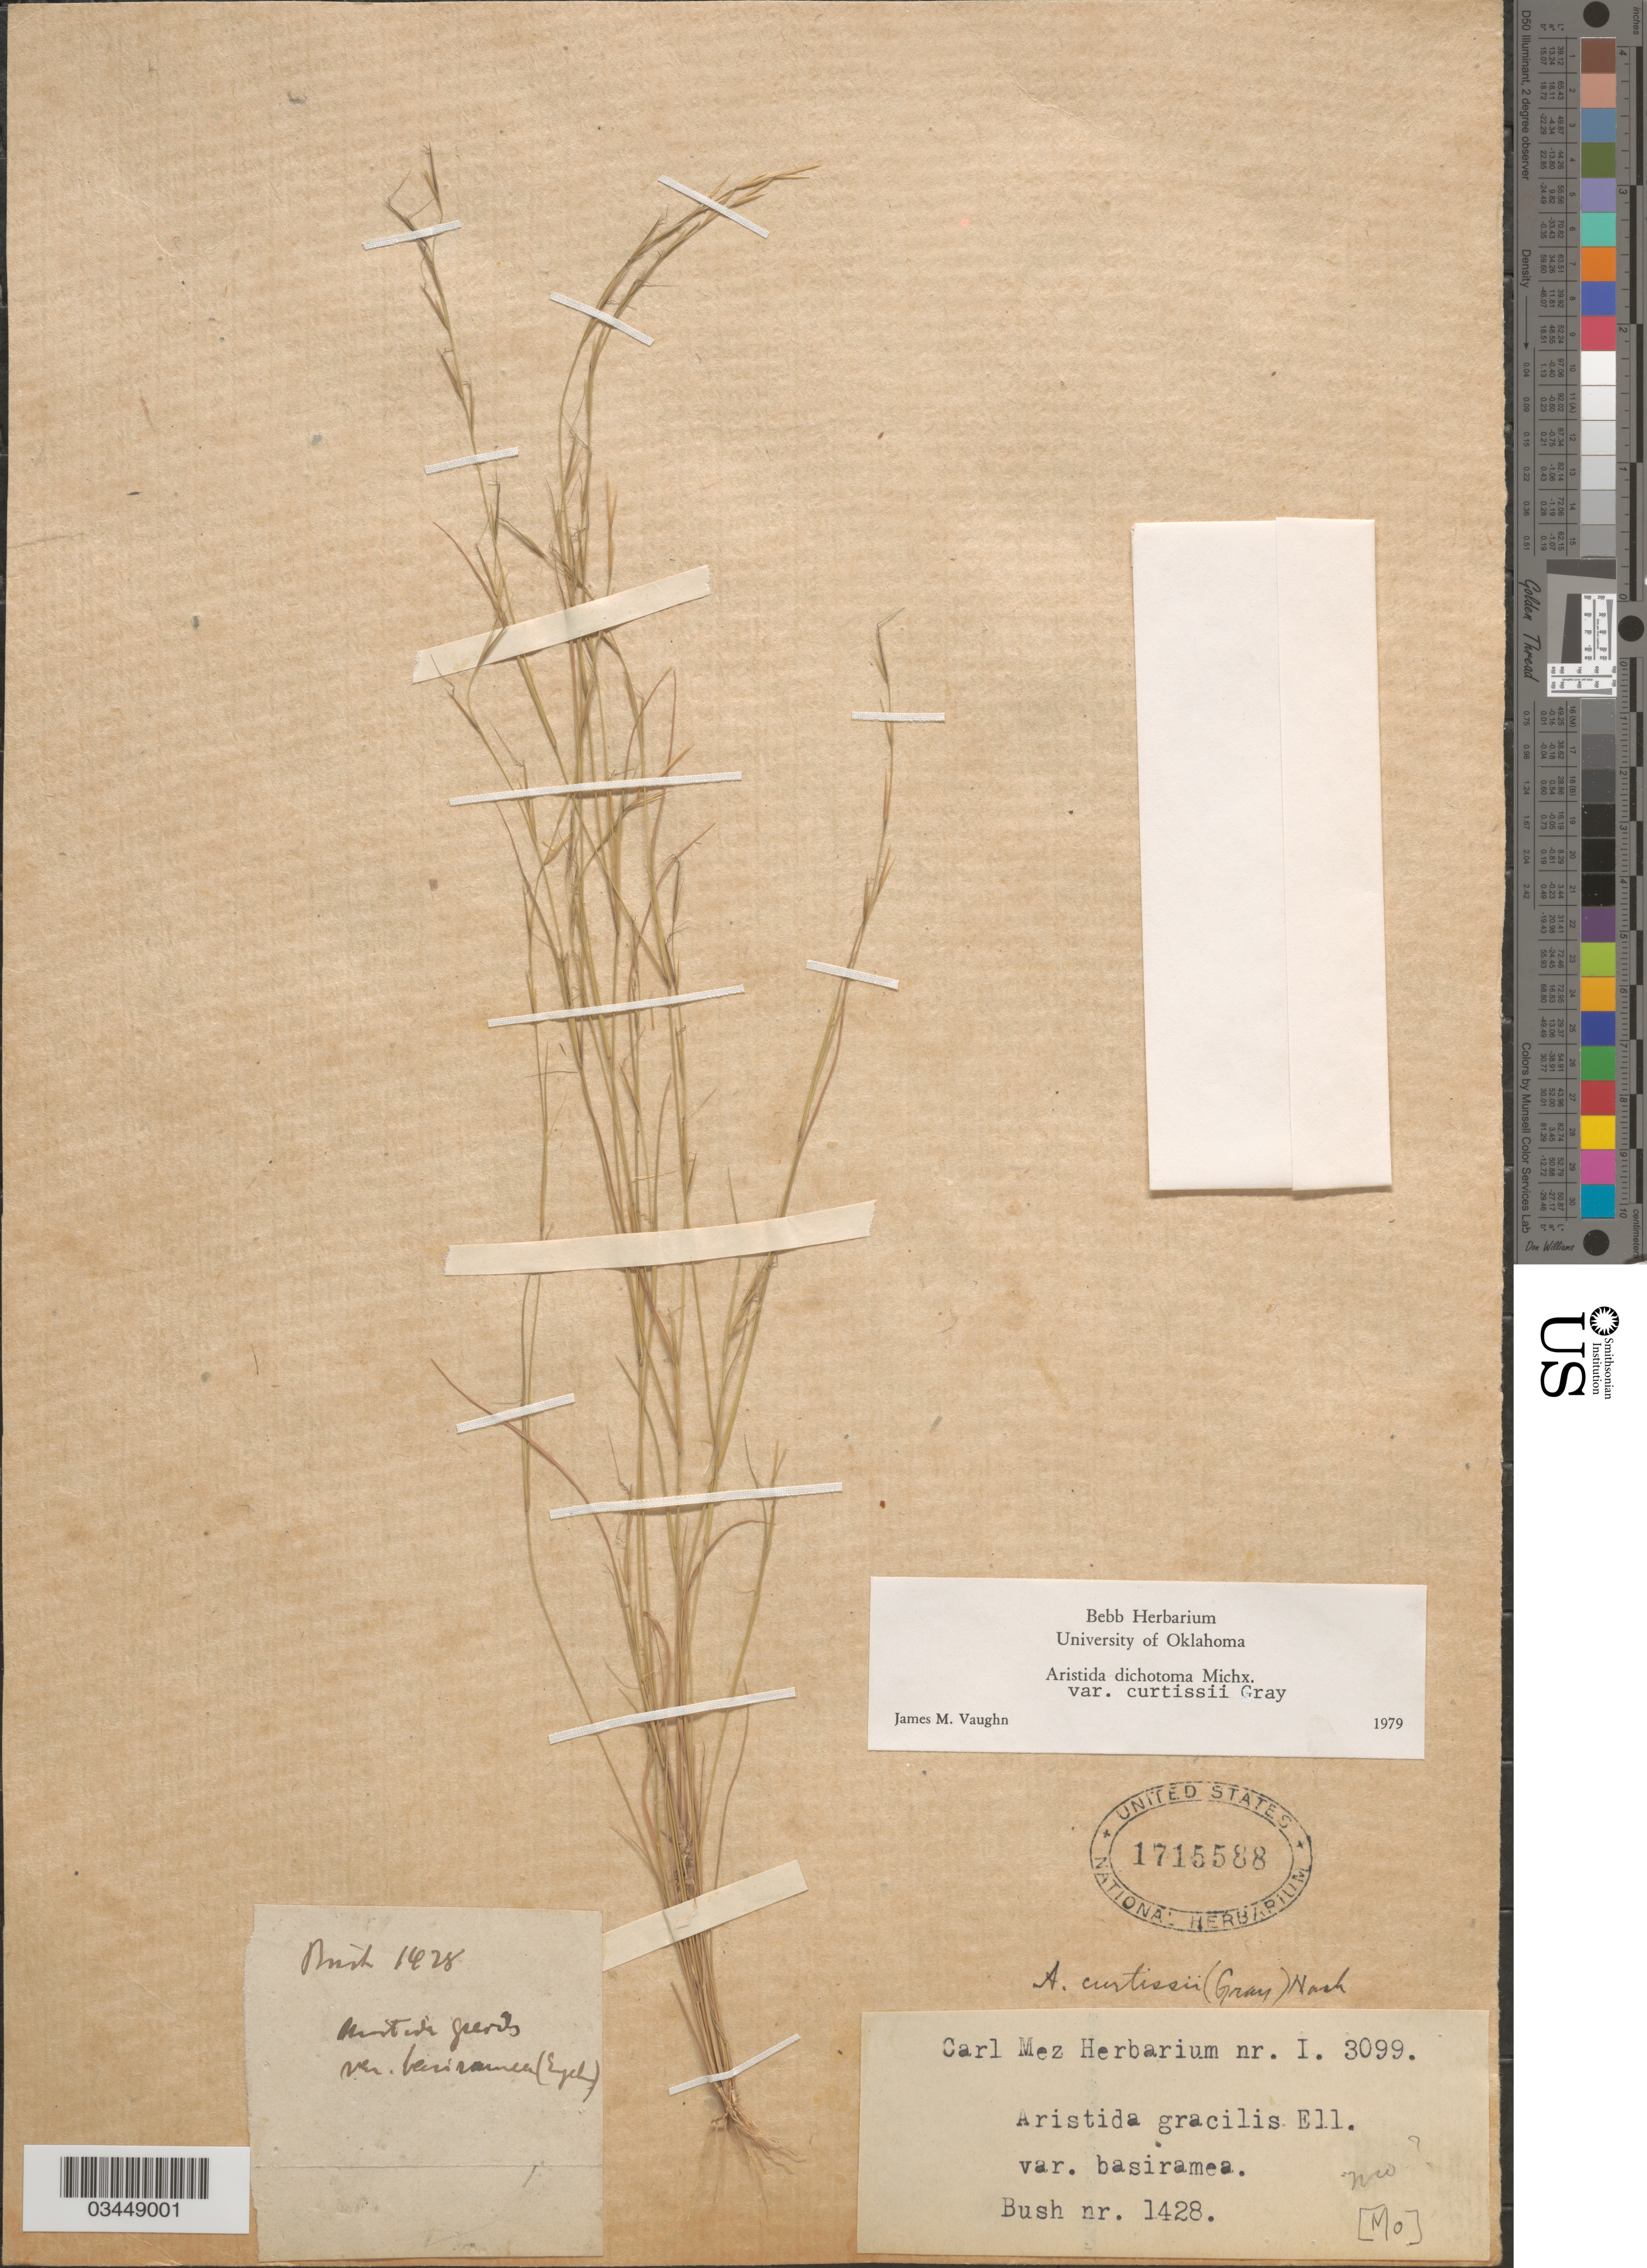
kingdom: Plantae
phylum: Tracheophyta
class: Liliopsida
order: Poales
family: Poaceae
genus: Aristida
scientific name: Aristida dichotoma var. curtisii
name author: A. Gray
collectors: -- Bush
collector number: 1428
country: United States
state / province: Missouri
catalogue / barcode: US 1715588